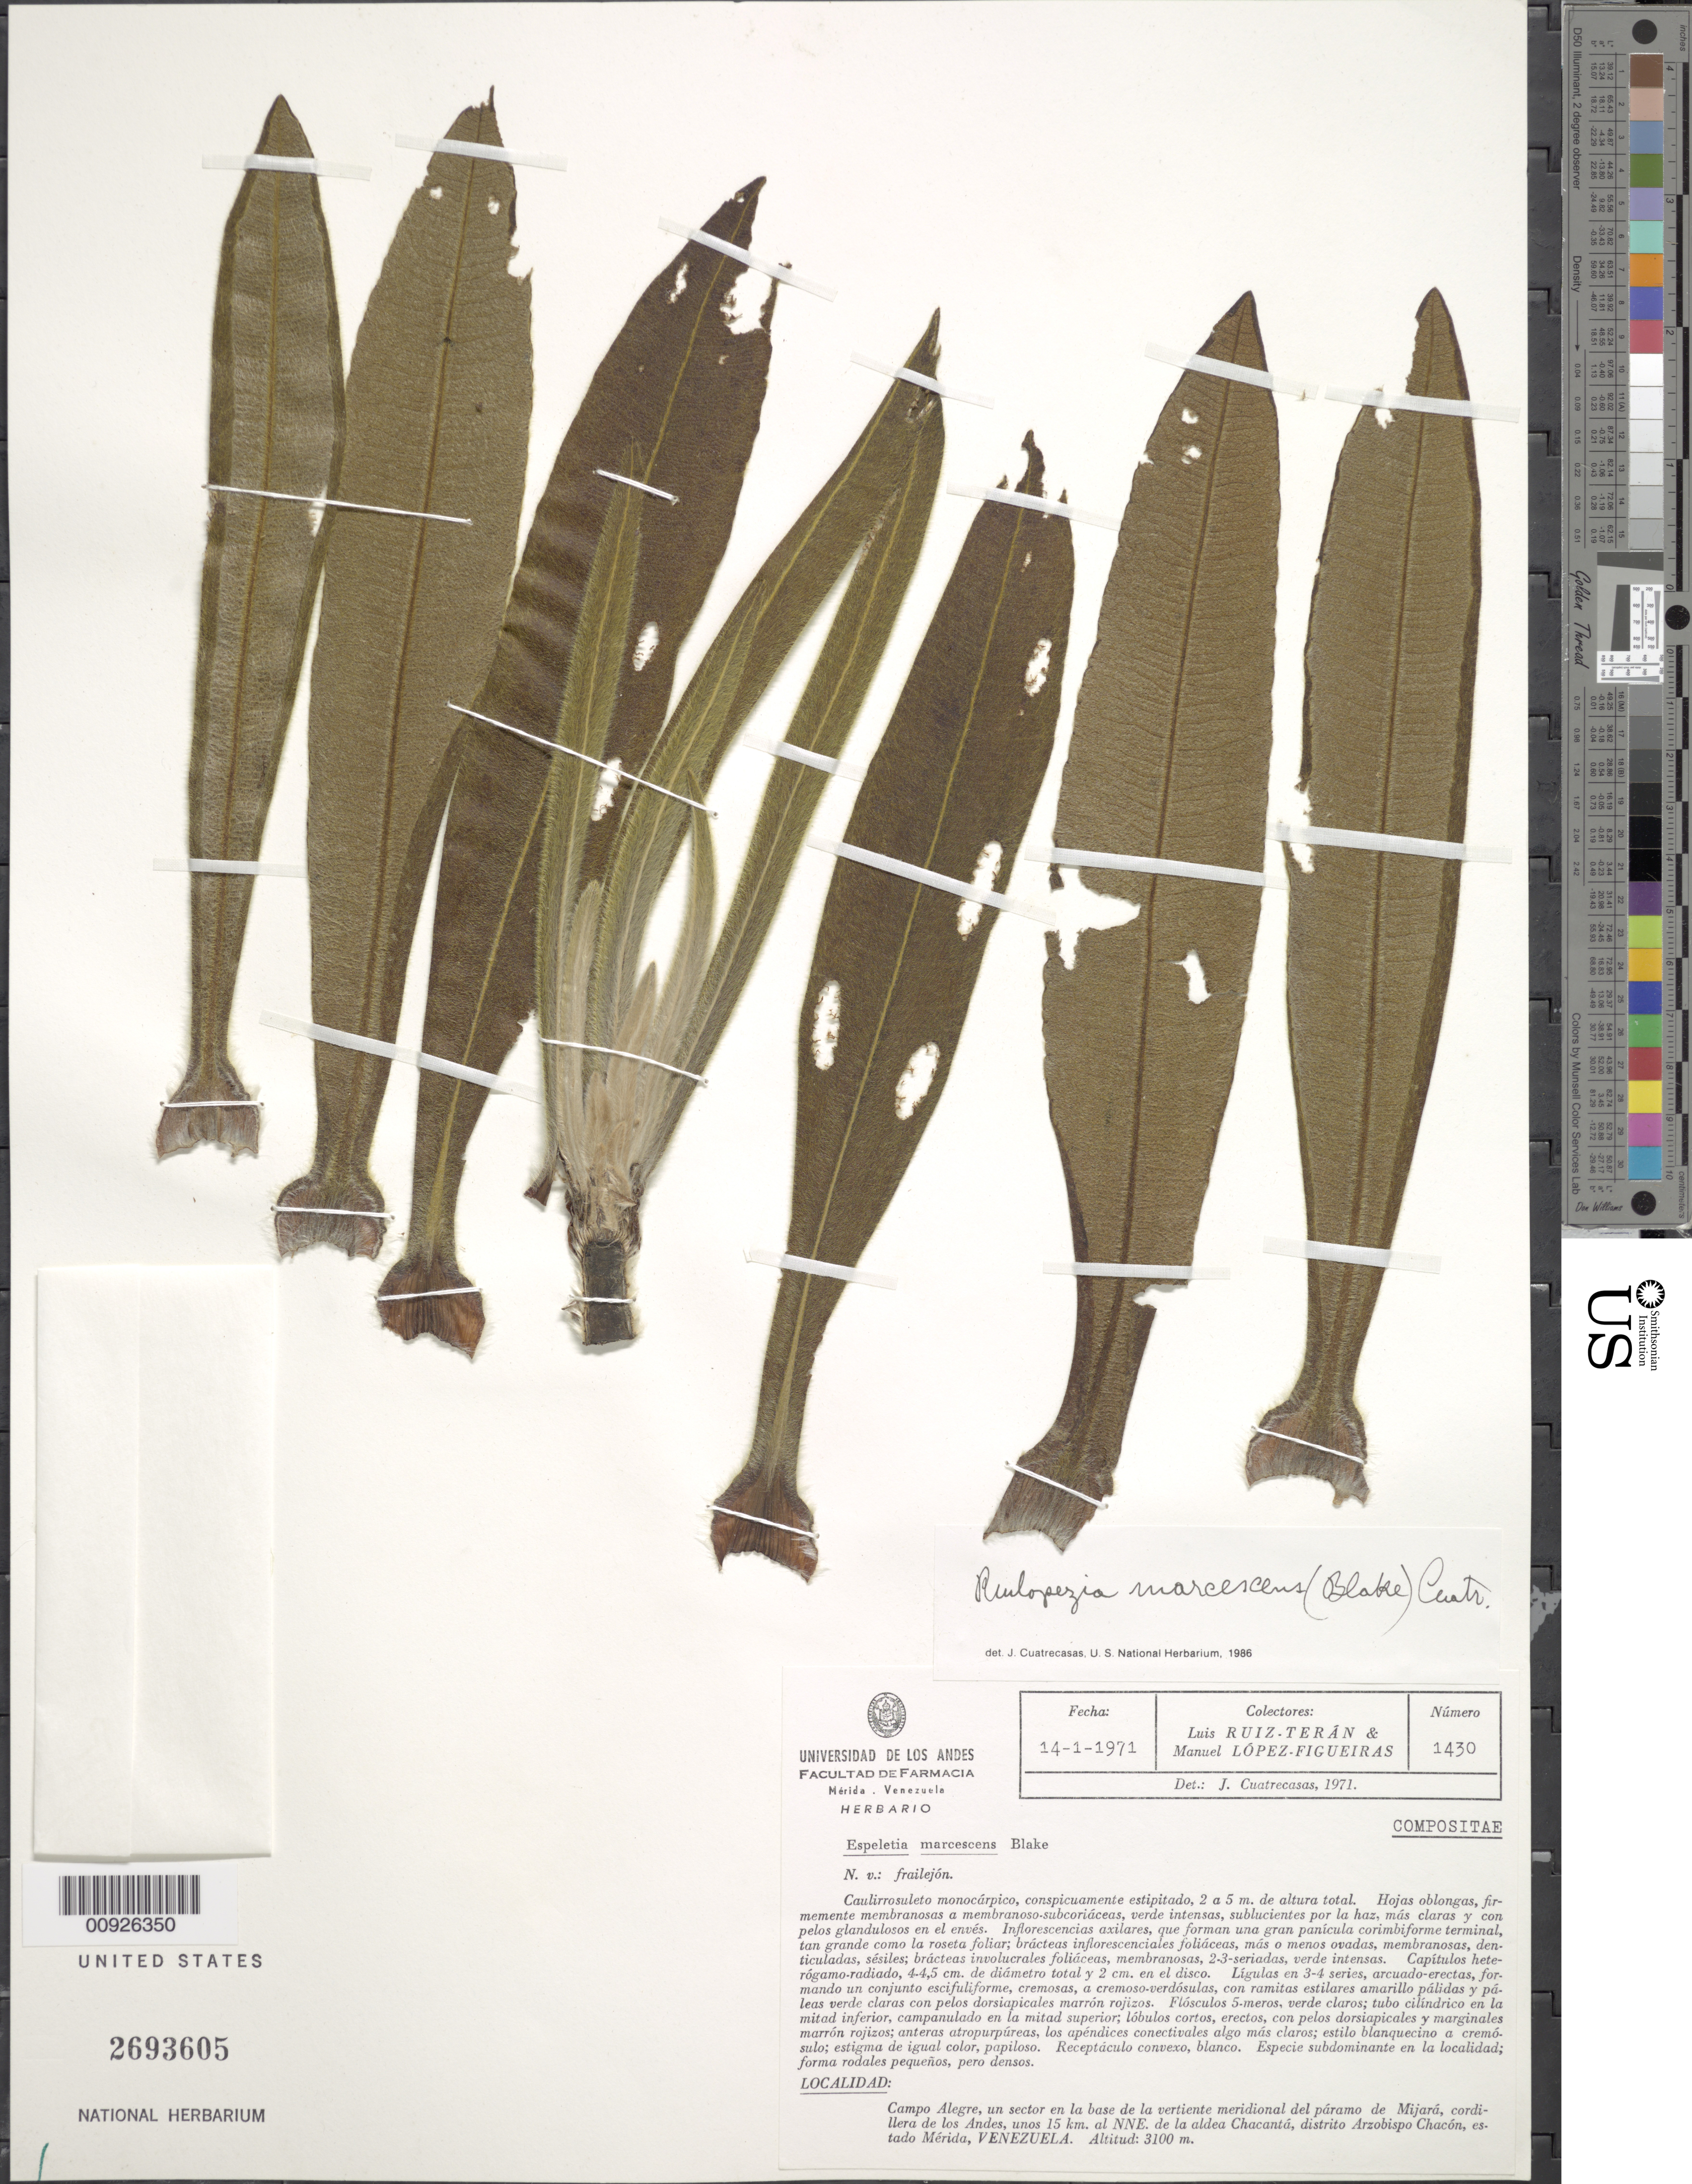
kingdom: Plantae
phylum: Tracheophyta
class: Magnoliopsida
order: Asterales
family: Asteraceae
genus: Ruilopezia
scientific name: Ruilopezia marcescens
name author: (S.F. Blake) Cuatrec.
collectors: L. E. Ruíz-Terán & M. López Figueiras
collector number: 1430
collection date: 1971-01-14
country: Venezuela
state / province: Mérida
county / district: Arzobispo Chacón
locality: Páramo de Mijará. Campo Alegre, un sector en la base de la vertiente meridional del páramo de Mijará, Cordillera de los Andes, a unos 15 km al NNE de la aldea Chacantá.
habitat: Forma rodales pequeños, pero no densos. Especie subdominante en la localidad.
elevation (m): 3100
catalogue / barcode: US 2693605